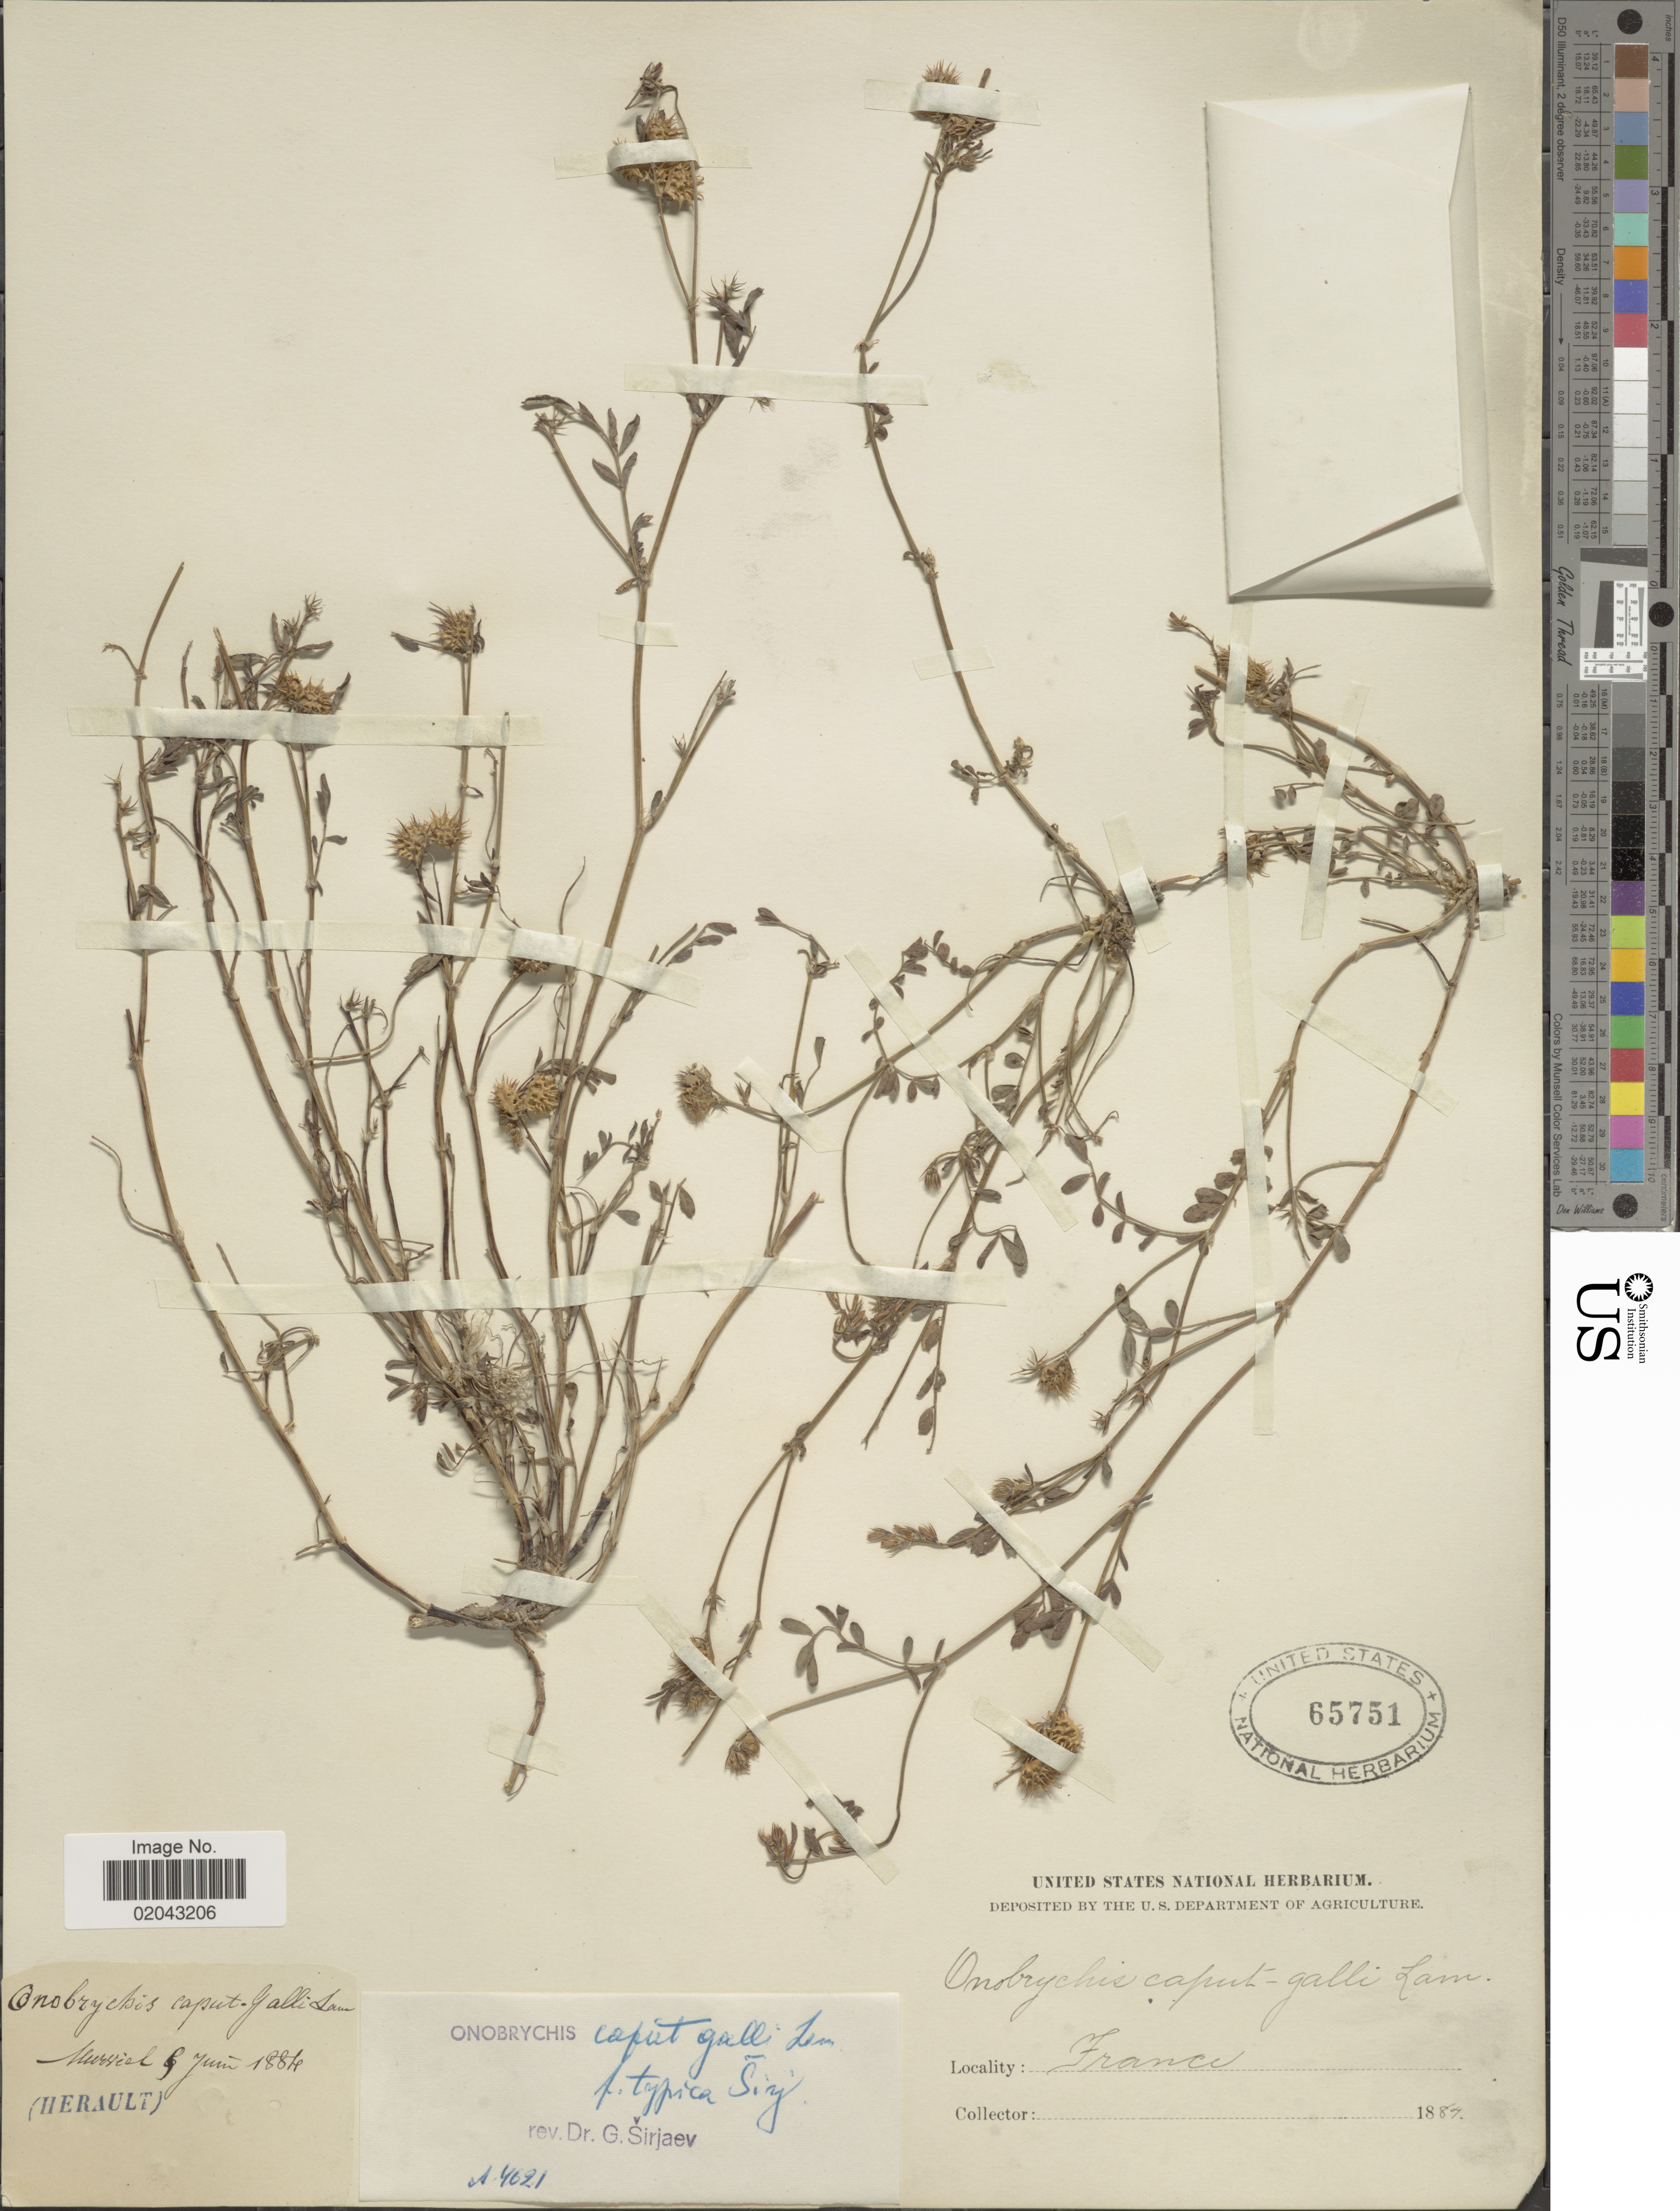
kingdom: Plantae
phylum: Tracheophyta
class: Magnoliopsida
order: Fabales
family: Fabaceae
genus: Onobrychis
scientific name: Onobrychis caput-galli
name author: (L.) Lam.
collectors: ex herb. United States National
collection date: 1884-06-05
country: France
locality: France, Murriel [interpreted], Herault.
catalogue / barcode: US 65751